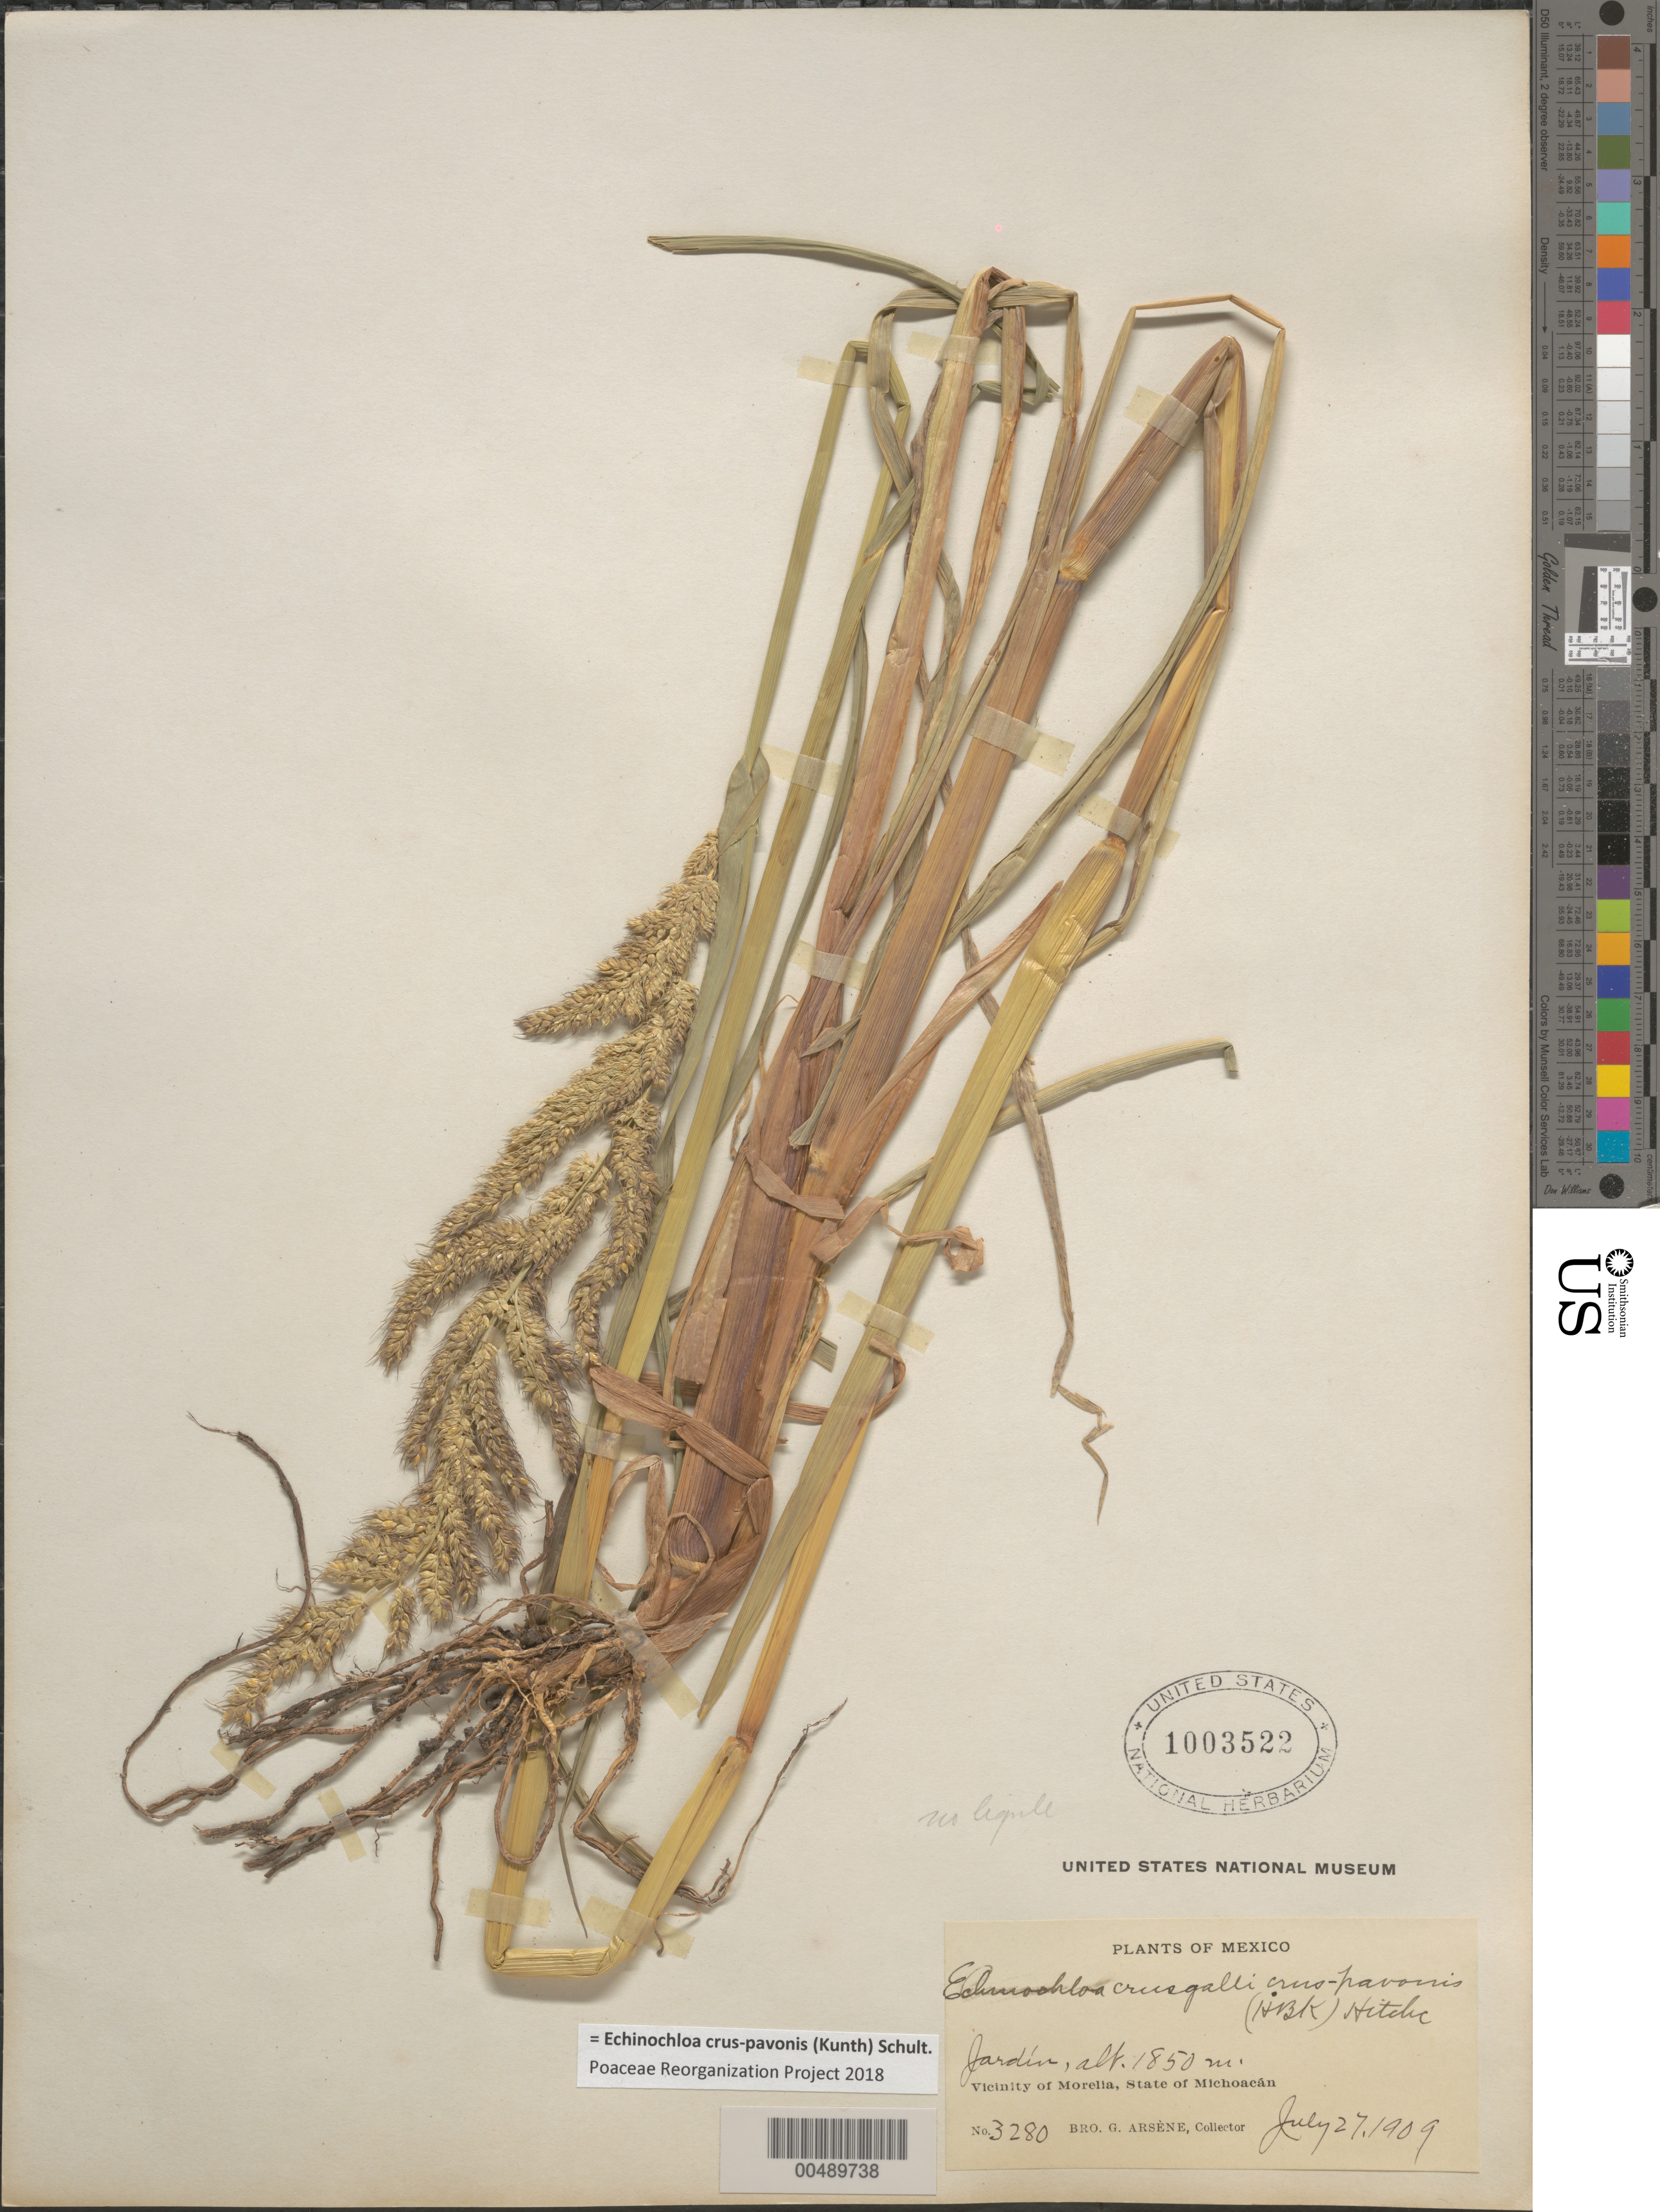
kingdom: Plantae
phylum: Tracheophyta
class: Liliopsida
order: Poales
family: Poaceae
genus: Echinochloa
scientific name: Echinochloa crus-pavonis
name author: (Kunth) Schult.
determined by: Poaceae Reorganization Project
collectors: Bro. G. Arsène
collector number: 3280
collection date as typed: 27 Jul 1909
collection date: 1909-07-27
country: Mexico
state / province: Michoacán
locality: Vicinity of Morelia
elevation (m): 1850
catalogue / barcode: US 1003522